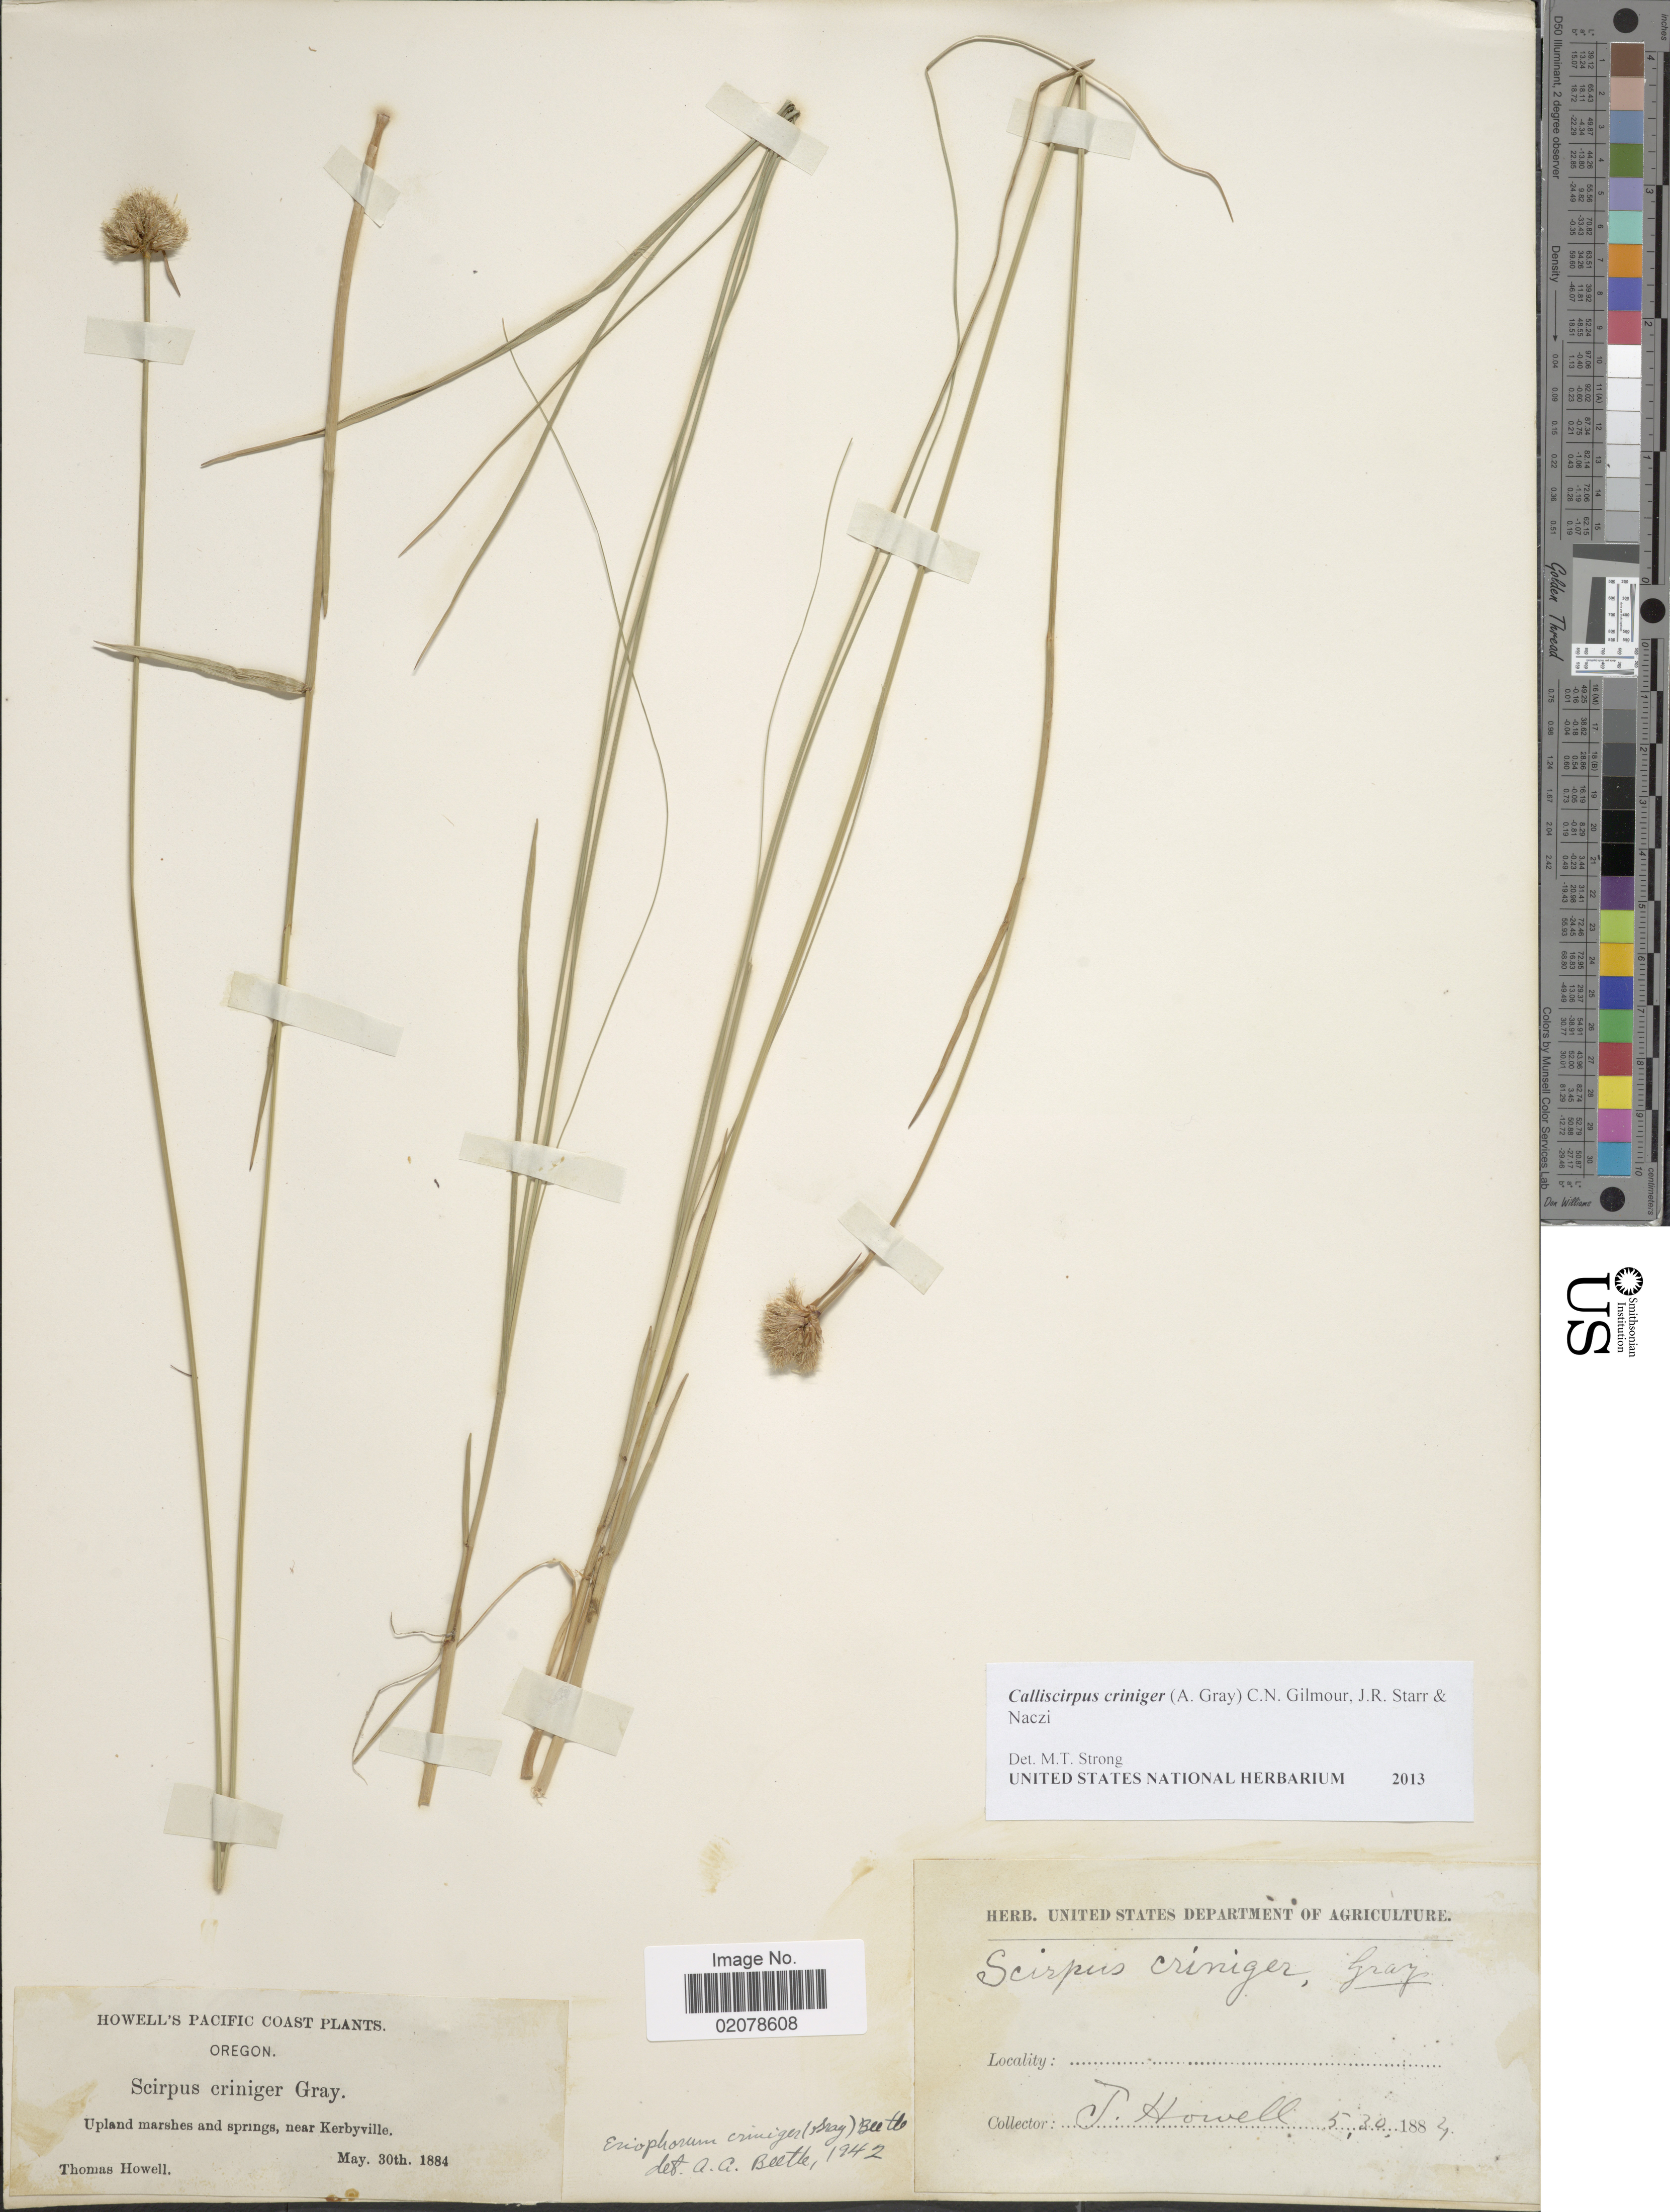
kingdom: Plantae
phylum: Tracheophyta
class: Liliopsida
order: Poales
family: Cyperaceae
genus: Calliscirpus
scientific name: Calliscirpus criniger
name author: (A. Gray) C.N. Gilmour et al.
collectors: T. Howell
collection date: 1884-05-30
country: United States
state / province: Oregon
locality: Near Kerbyville. Pacific Coast